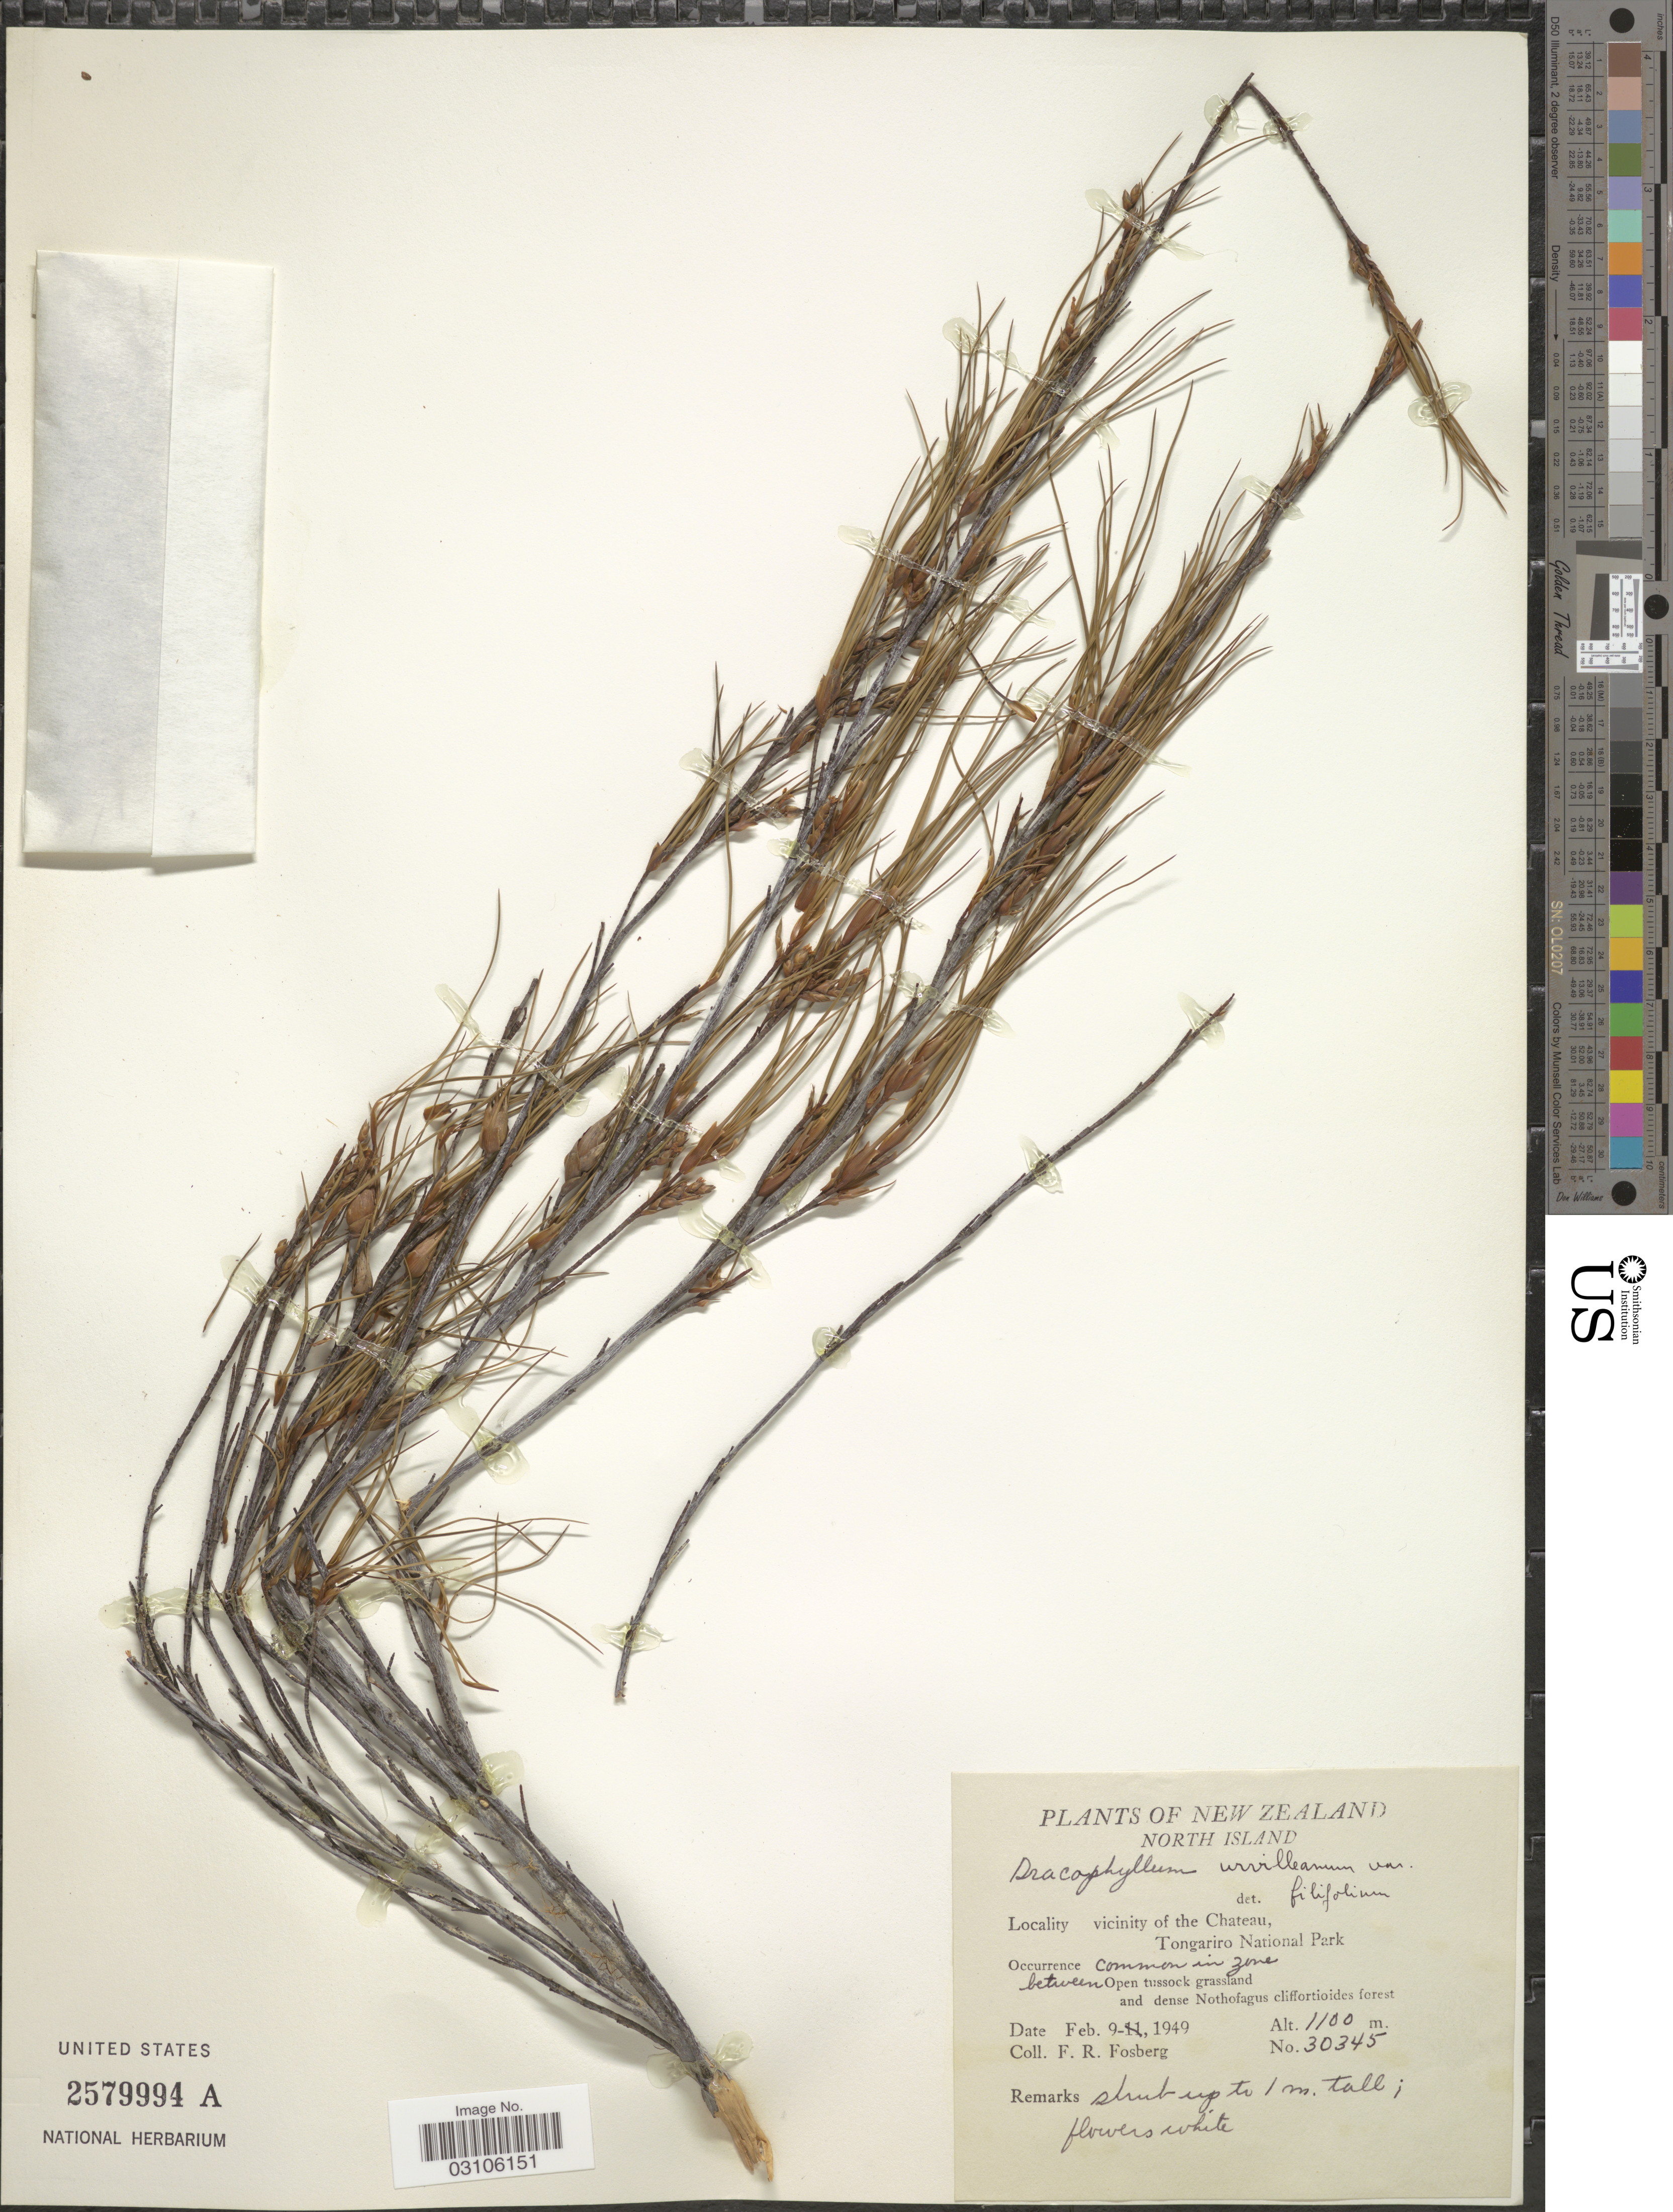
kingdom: Plantae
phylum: Tracheophyta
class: Magnoliopsida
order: Ericales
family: Ericaceae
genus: Dracophyllum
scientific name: Dracophyllum urvilleanum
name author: A. Rich.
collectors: F. R. Fosberg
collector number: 30345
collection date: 1949-02-09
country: New Zealand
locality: North Island. Vicinity of the Chateau, Tongariro National Park.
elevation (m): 1100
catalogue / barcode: US 2579994A